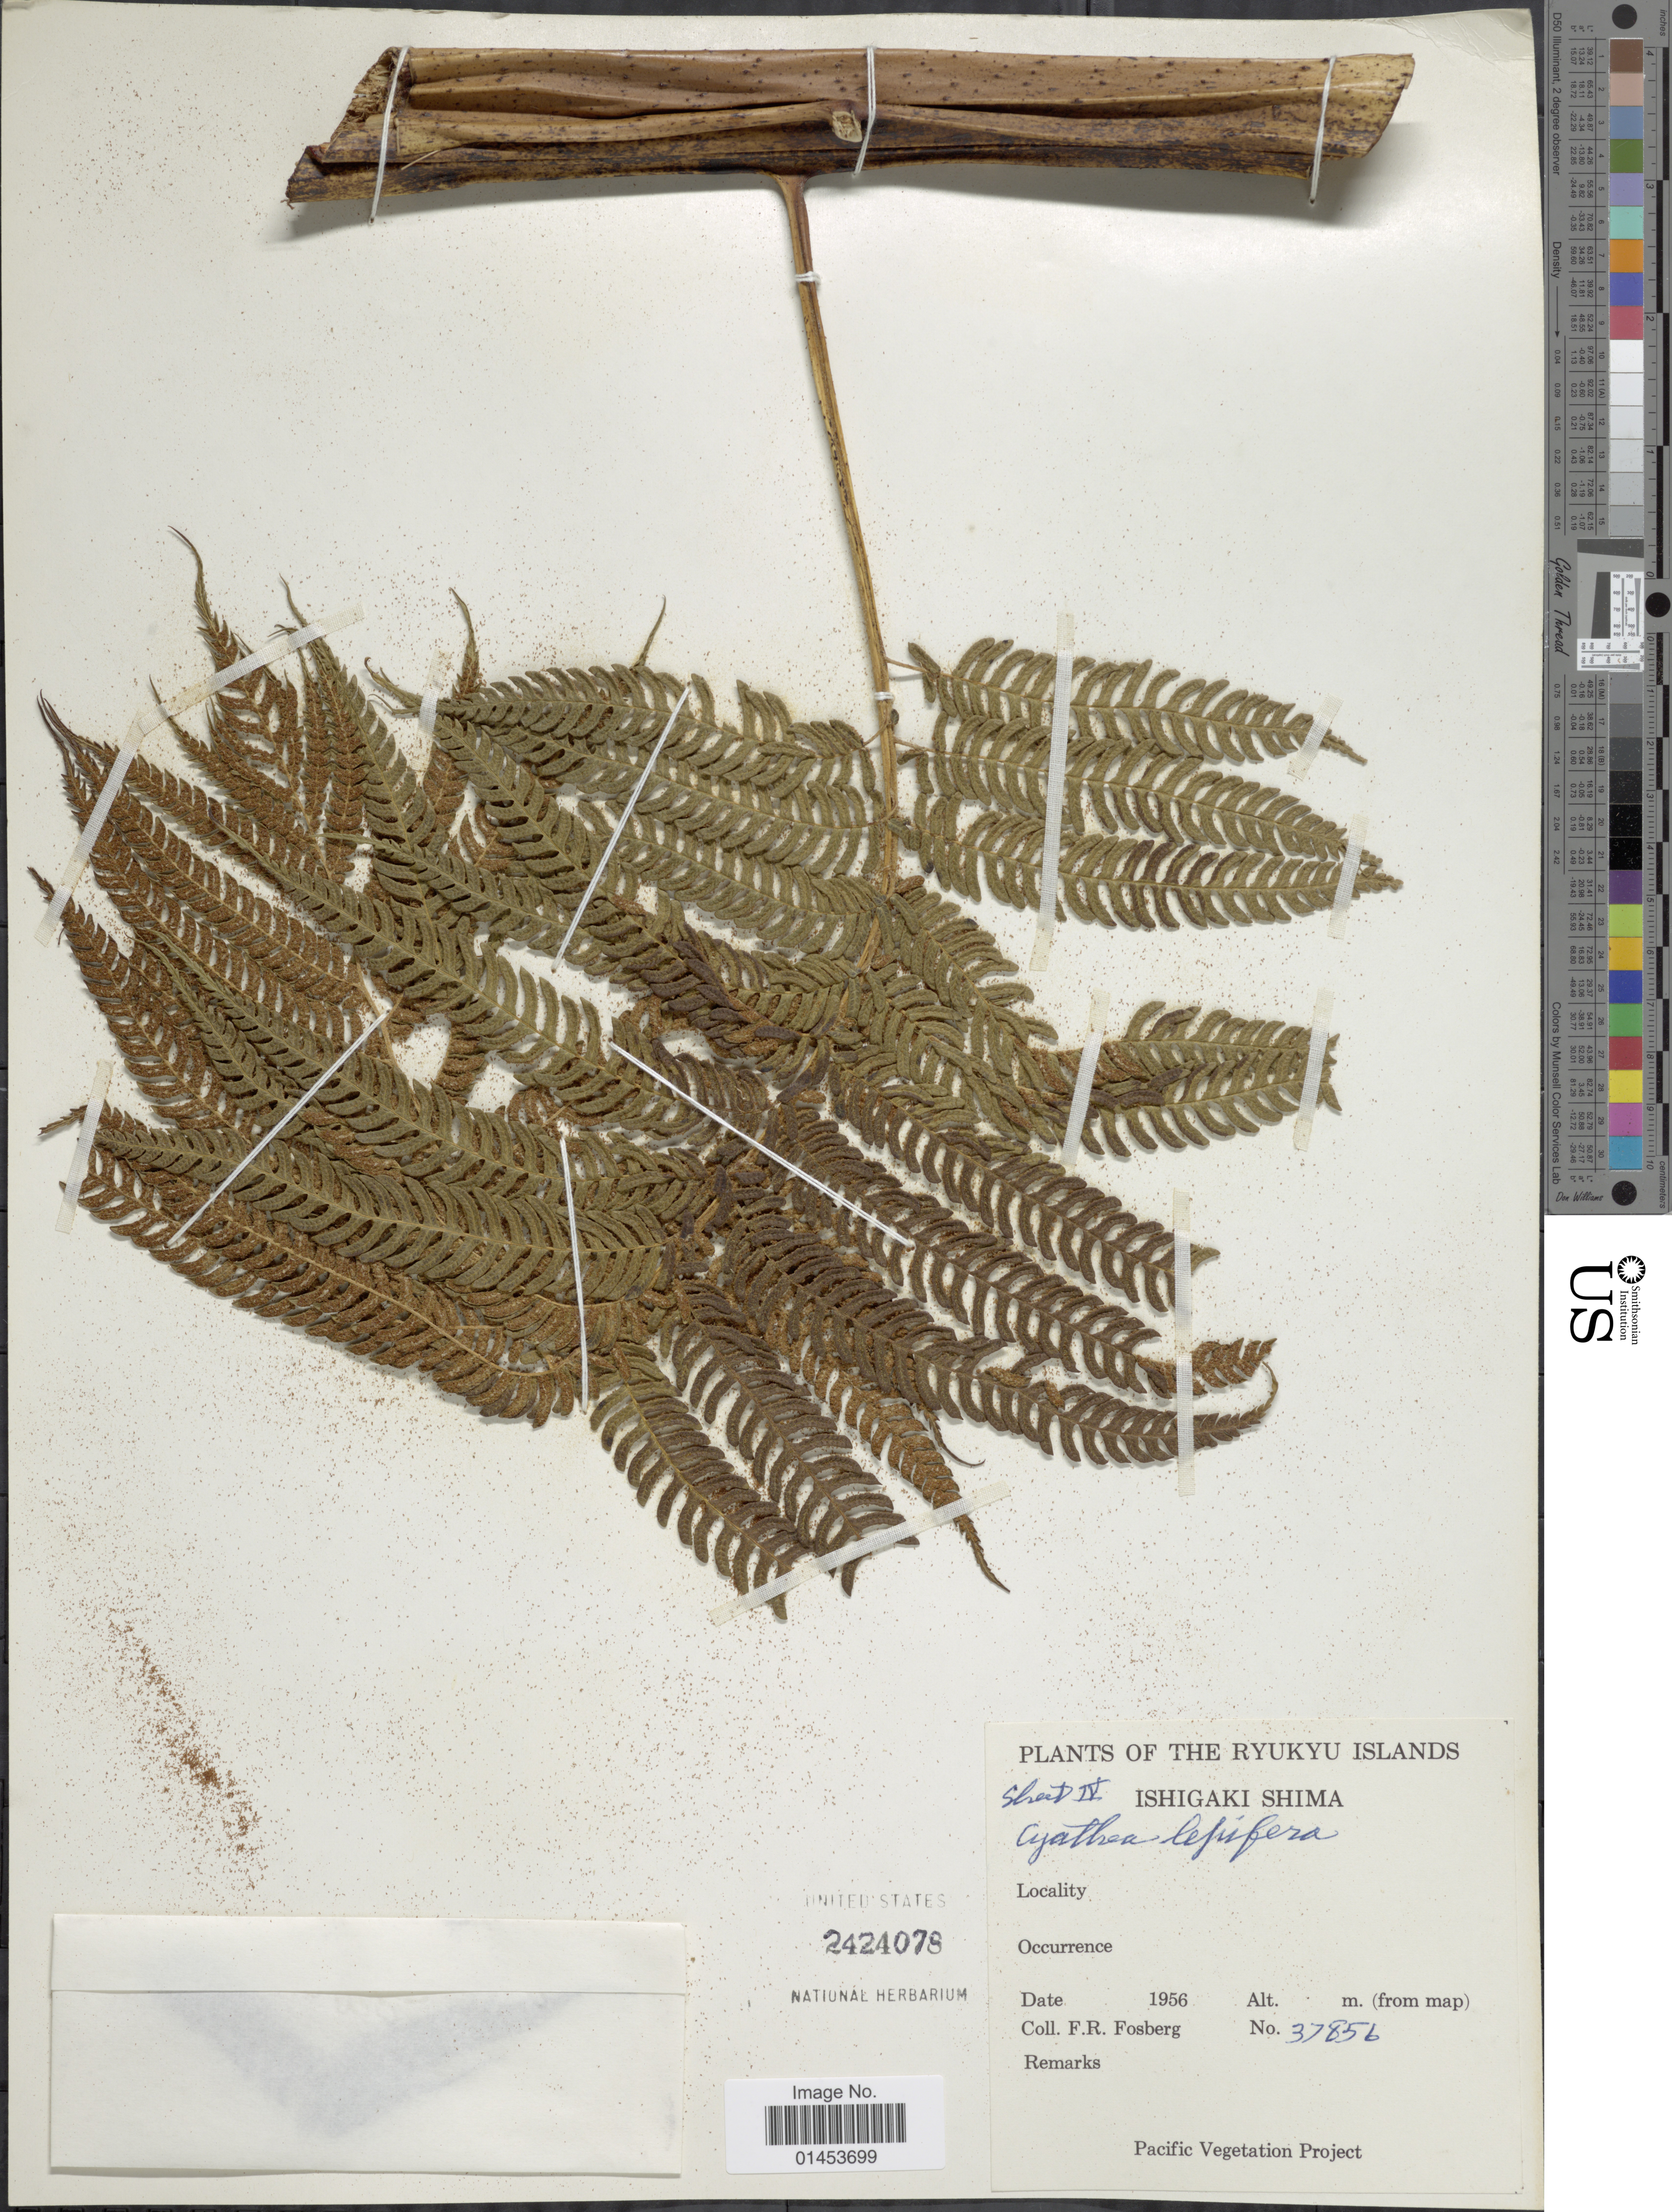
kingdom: Plantae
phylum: Tracheophyta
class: Polypodiopsida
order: Cyatheales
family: Cyatheaceae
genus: Cyathea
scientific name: Cyathea lepifera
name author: (J. Sm.) Copel.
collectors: F. R. Fosberg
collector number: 37856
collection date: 1956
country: Japan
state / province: Okinawa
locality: Ryukyu Islands, Ishigaki Shima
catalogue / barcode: US 2424078